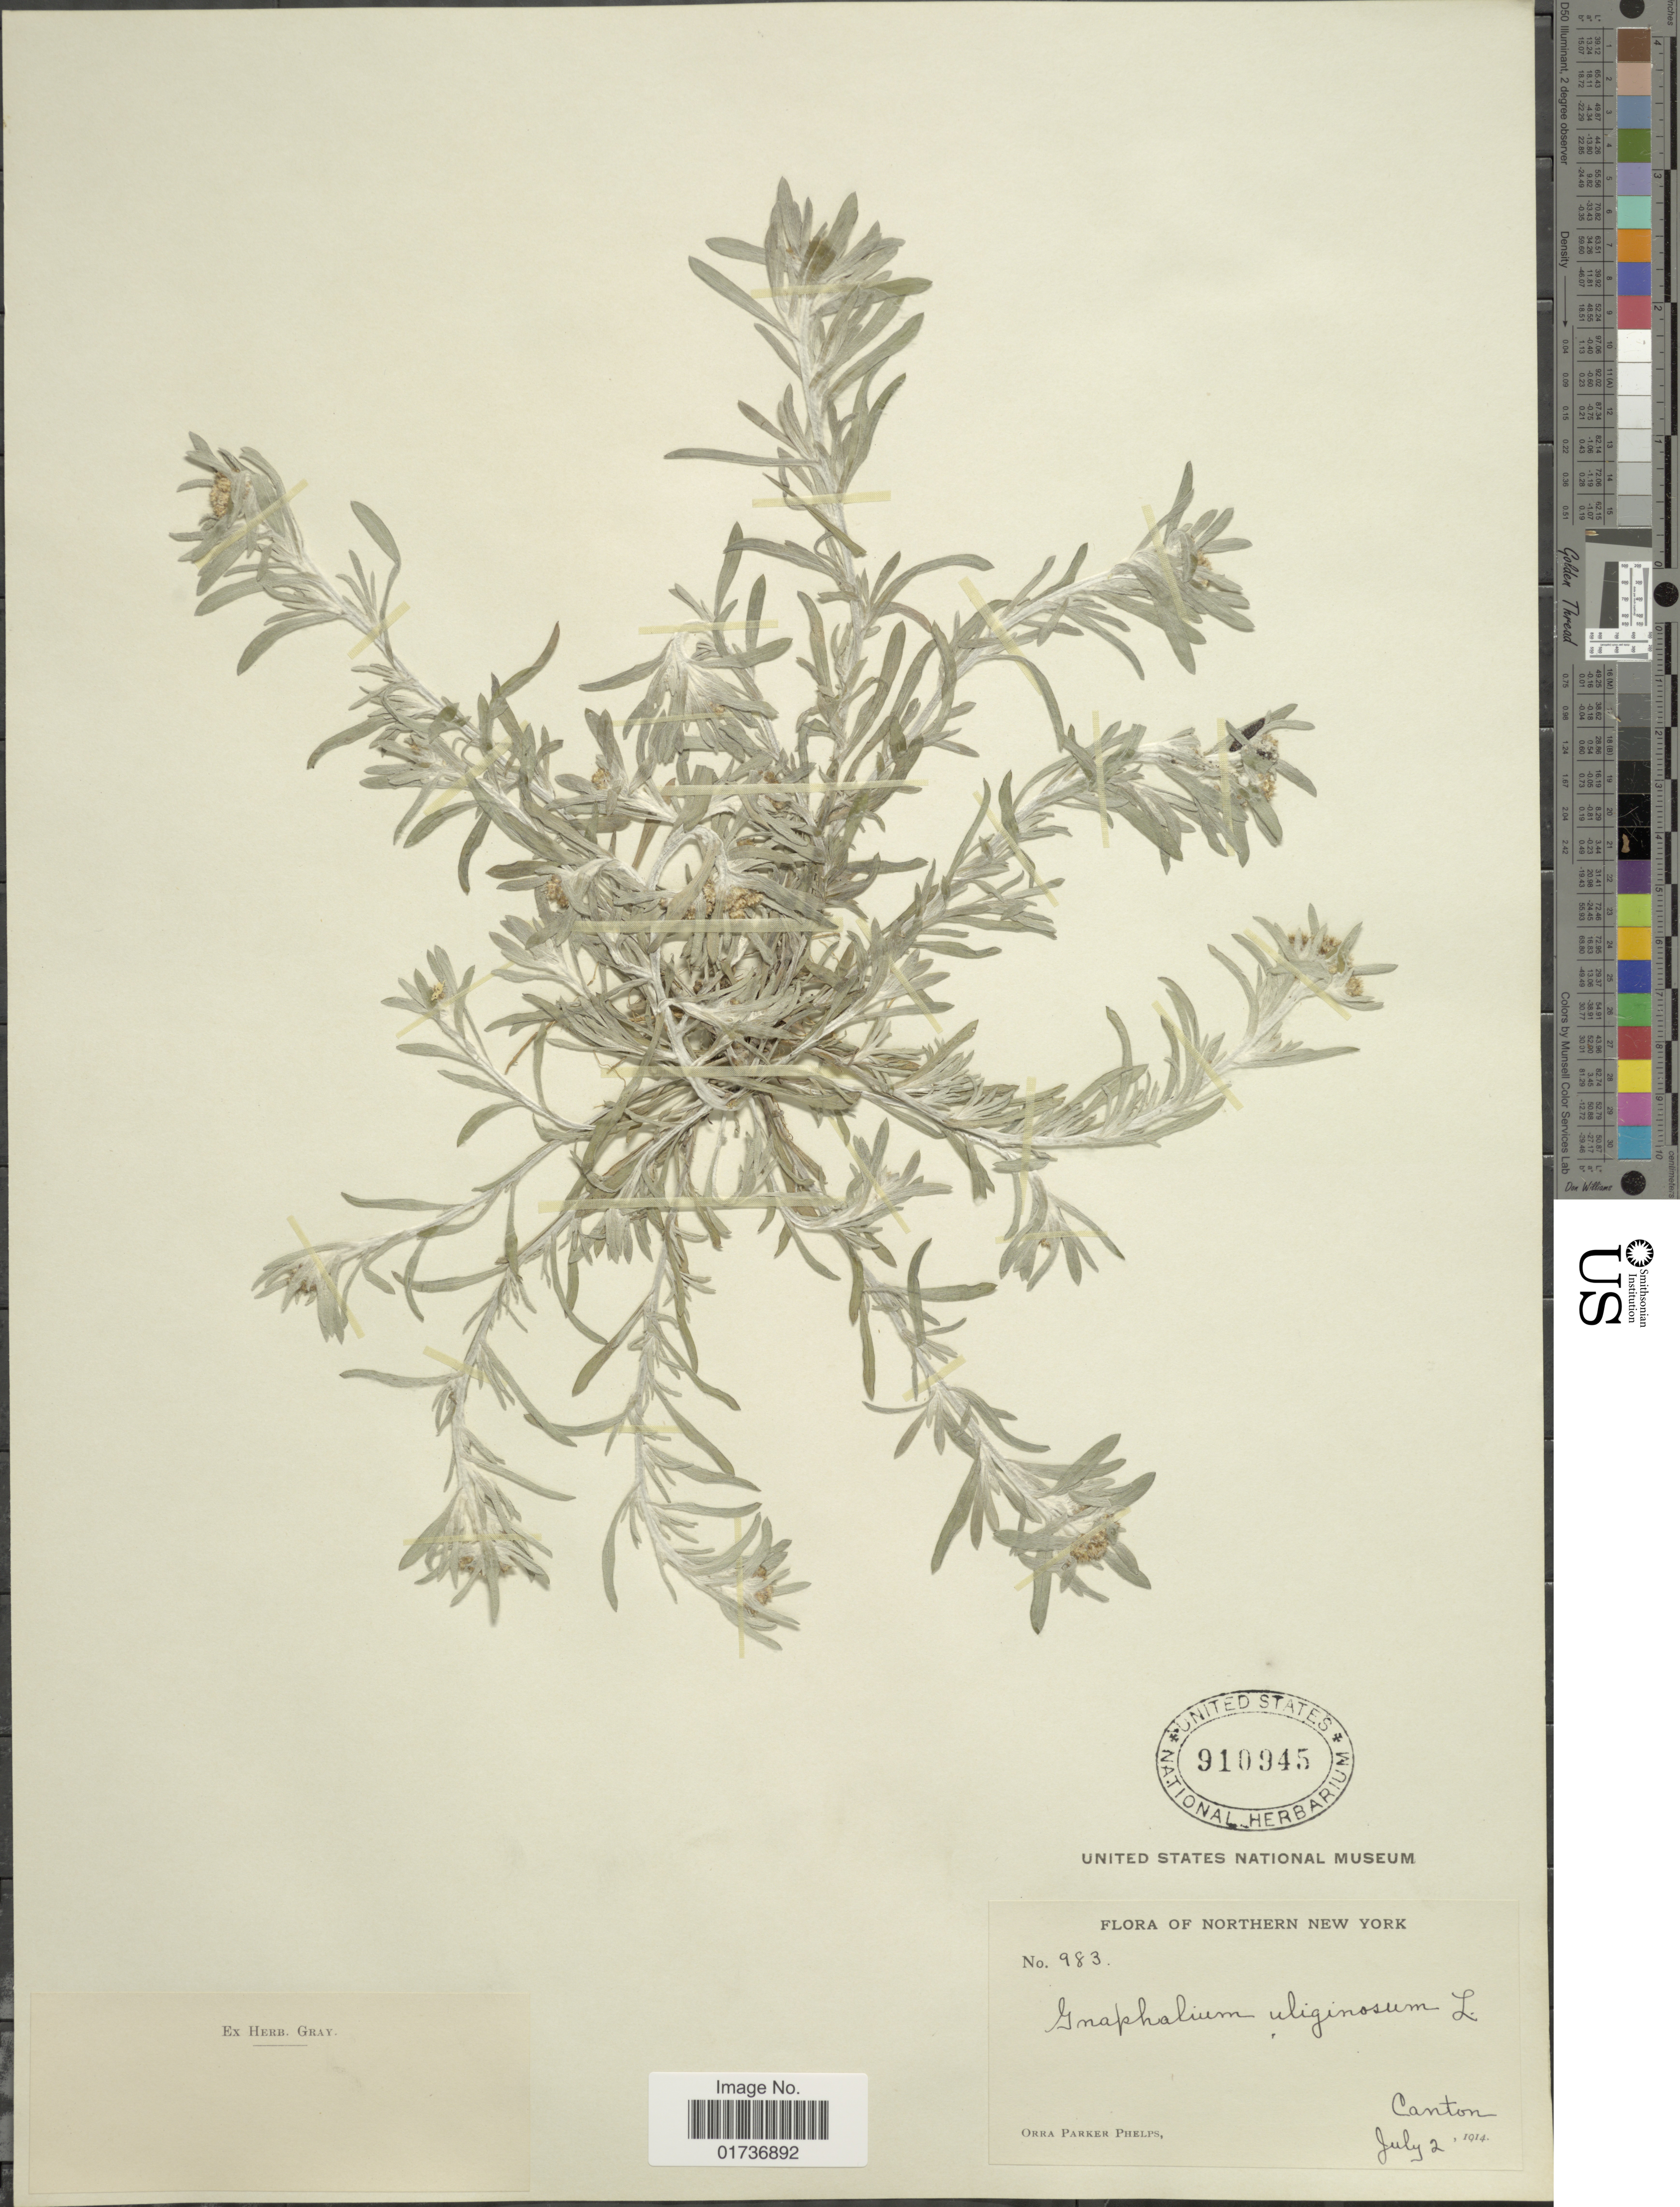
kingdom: Plantae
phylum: Tracheophyta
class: Magnoliopsida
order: Asterales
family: Asteraceae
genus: Gnaphalium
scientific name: Gnaphalium uliginosum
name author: L.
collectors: O. P. Phelps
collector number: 983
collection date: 1914-07-02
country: United States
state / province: New York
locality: Northern New York, Canton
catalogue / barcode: US 910945